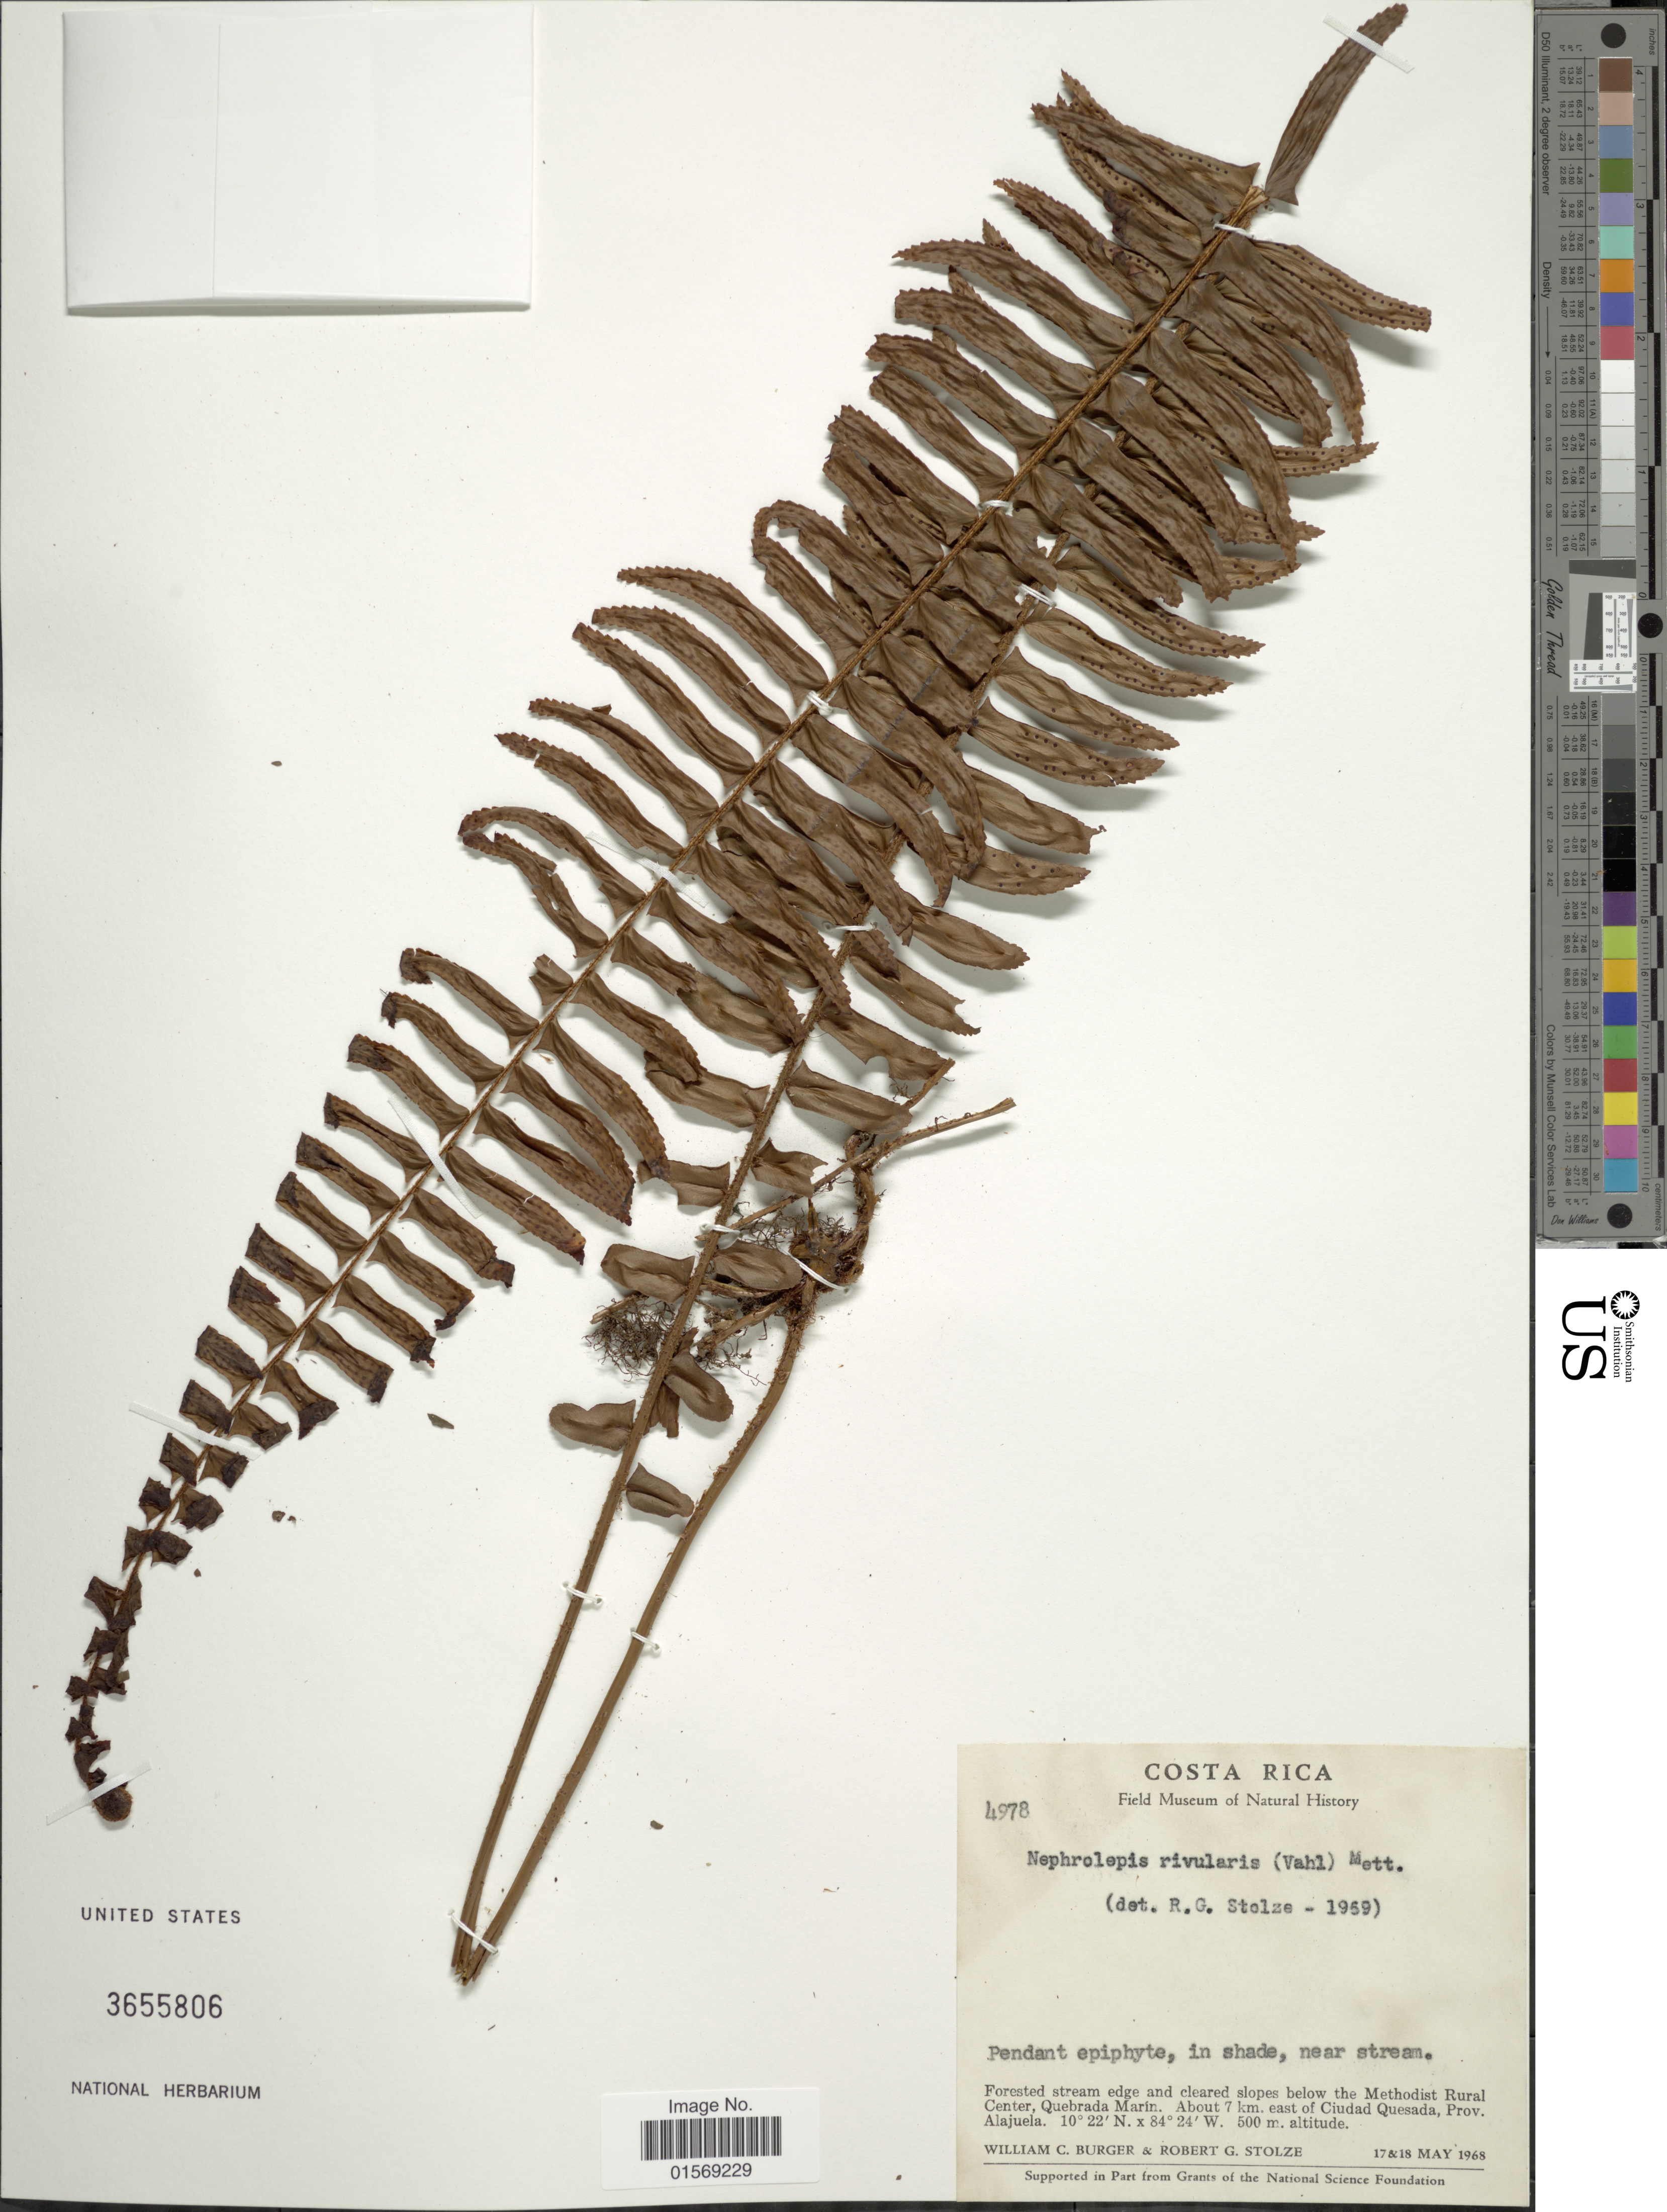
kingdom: Plantae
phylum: Tracheophyta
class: Polypodiopsida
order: Polypodiales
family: Nephrolepidaceae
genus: Nephrolepis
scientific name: Nephrolepis rivularis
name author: (Vahl) Mett. ex Krug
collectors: W. Burger & R. G. Stolze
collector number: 4978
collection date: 1968-05-17/1968-05-18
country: Costa Rica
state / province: Alajuela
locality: Costa Rica, The Methodist Rural Center, Quebrada Marin. about 7 km. east of Ciudad Quesada, Prov. Alajuela.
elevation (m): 500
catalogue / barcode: US 3655806